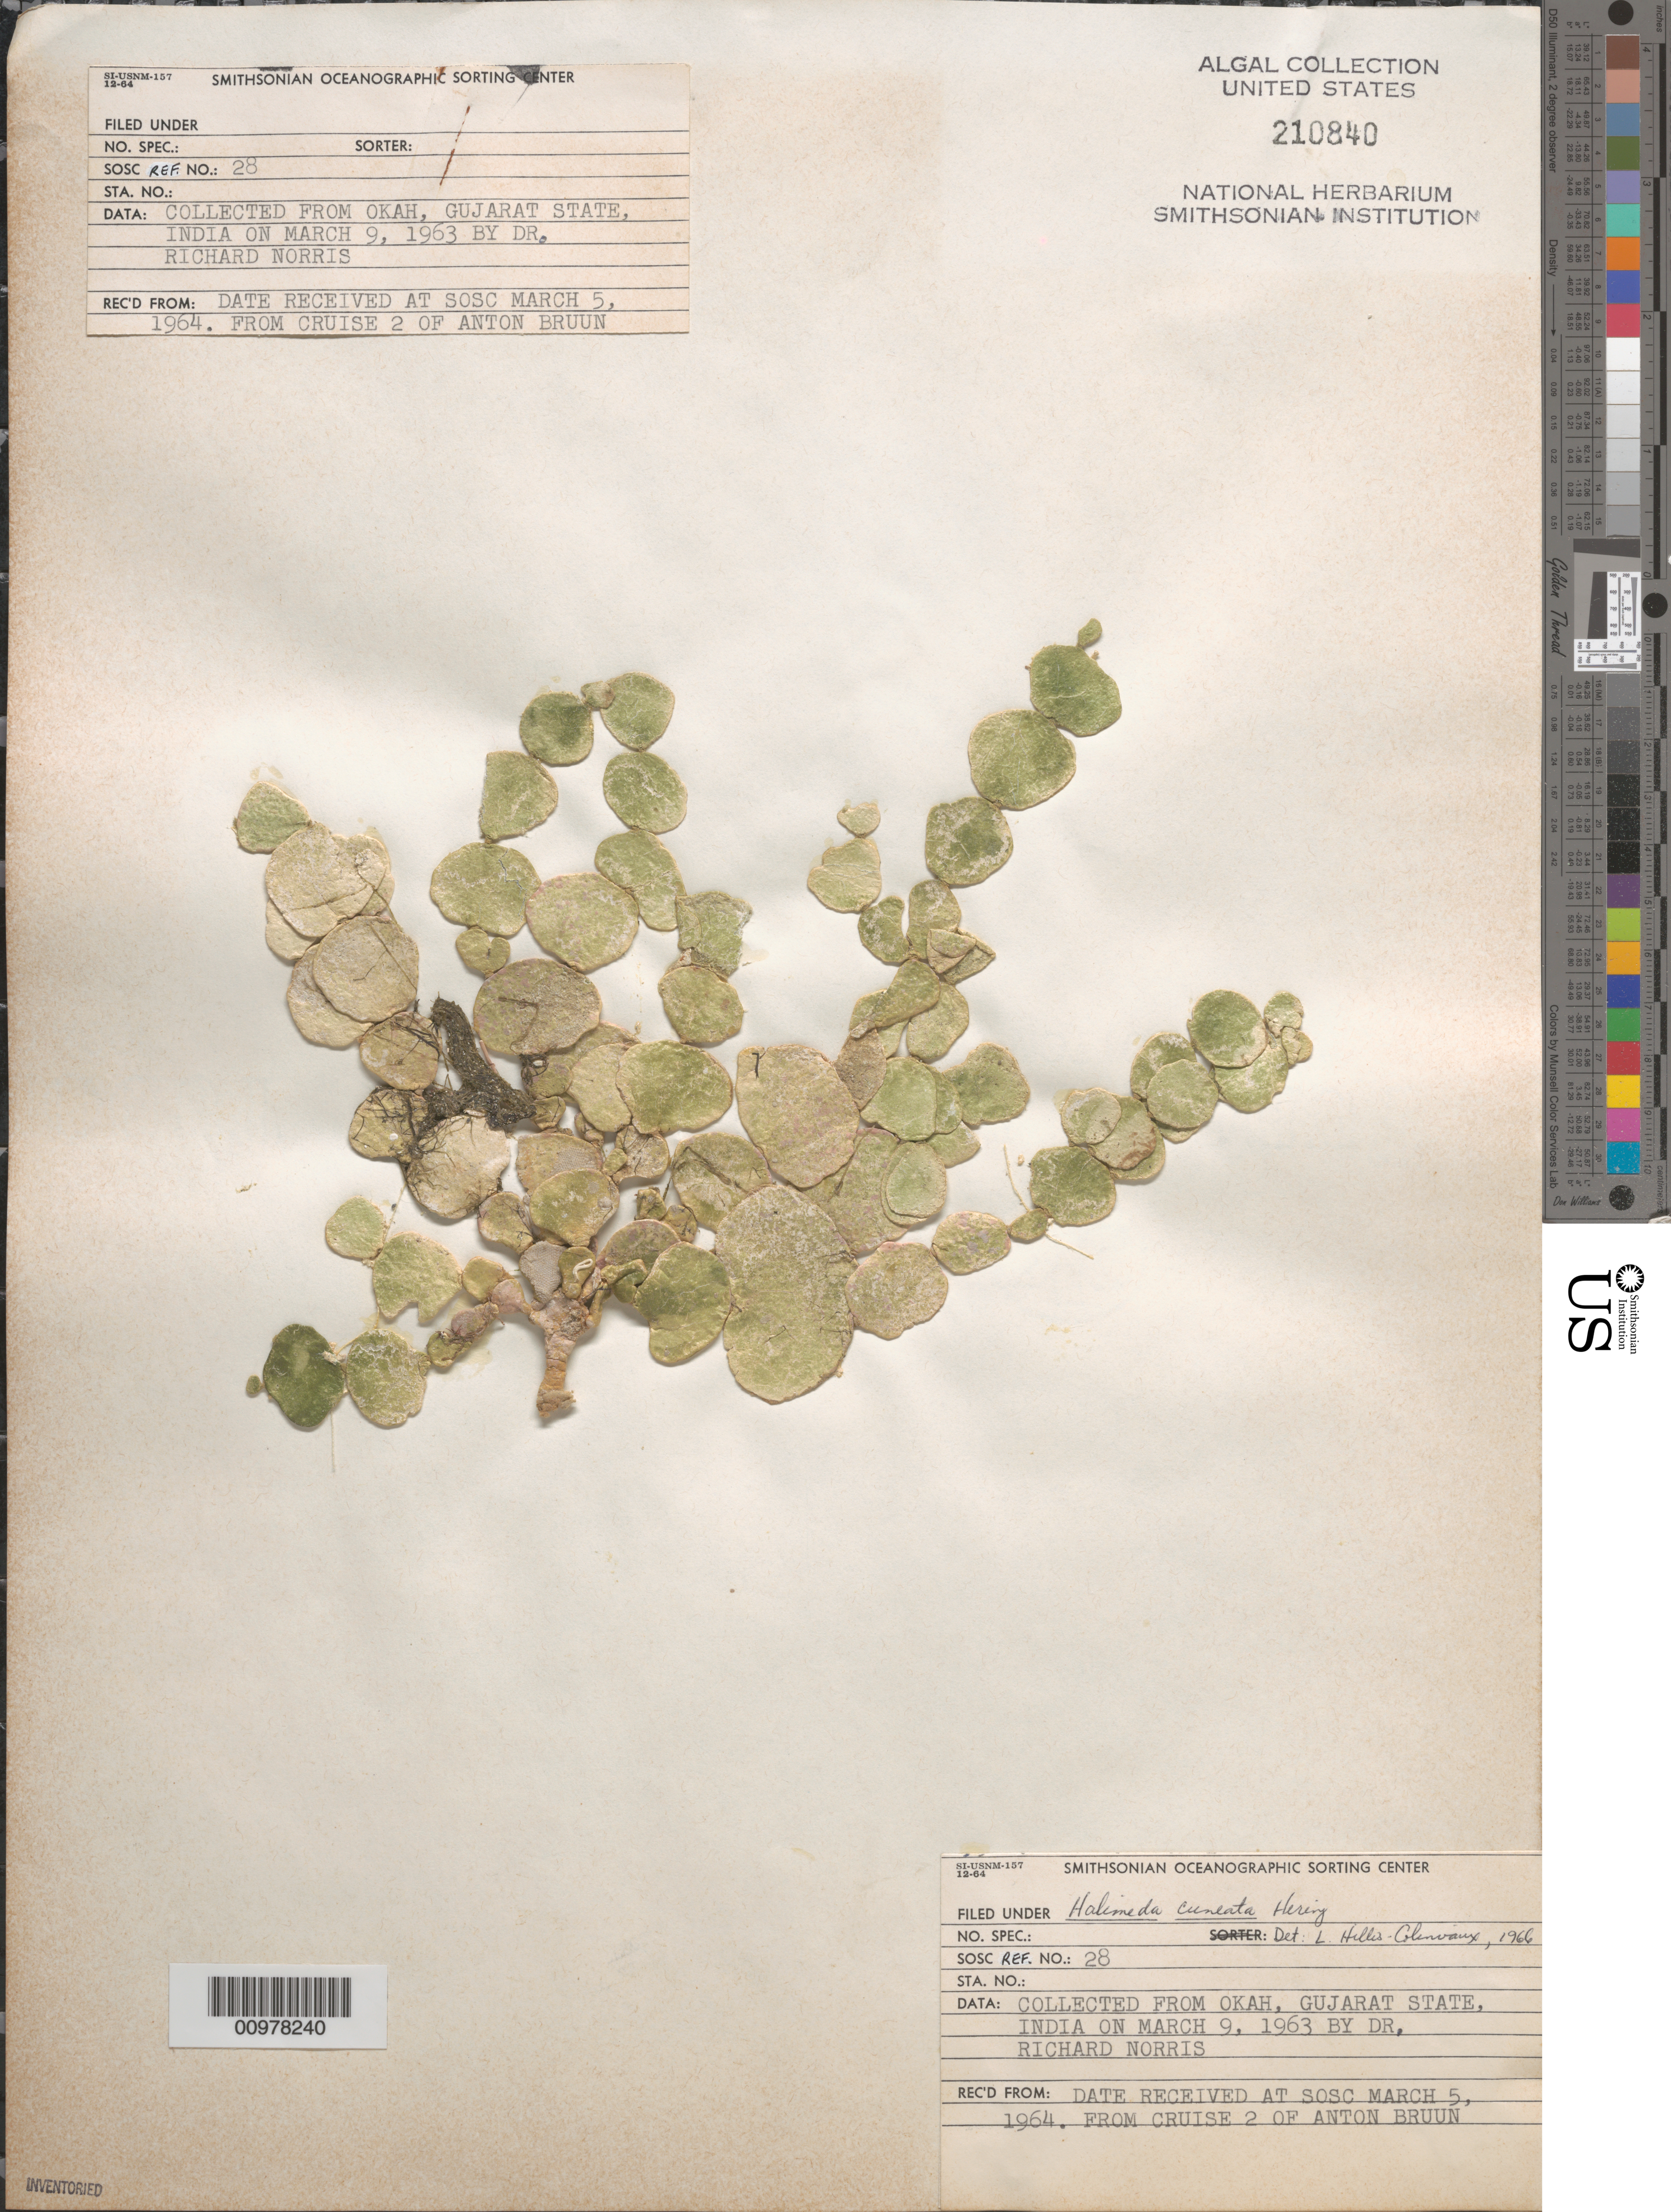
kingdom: Plantae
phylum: Chlorophyta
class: Ulvophyceae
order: Bryopsidales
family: Halimedaceae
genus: Halimeda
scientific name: Halimeda cuneata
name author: Hering in Krauss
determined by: Hillis-Colinvaux, L.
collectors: R. E. Norris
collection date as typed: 09 Mar 1963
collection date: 1963-03-09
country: India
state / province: Gujarat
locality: Okah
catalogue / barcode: US 210840